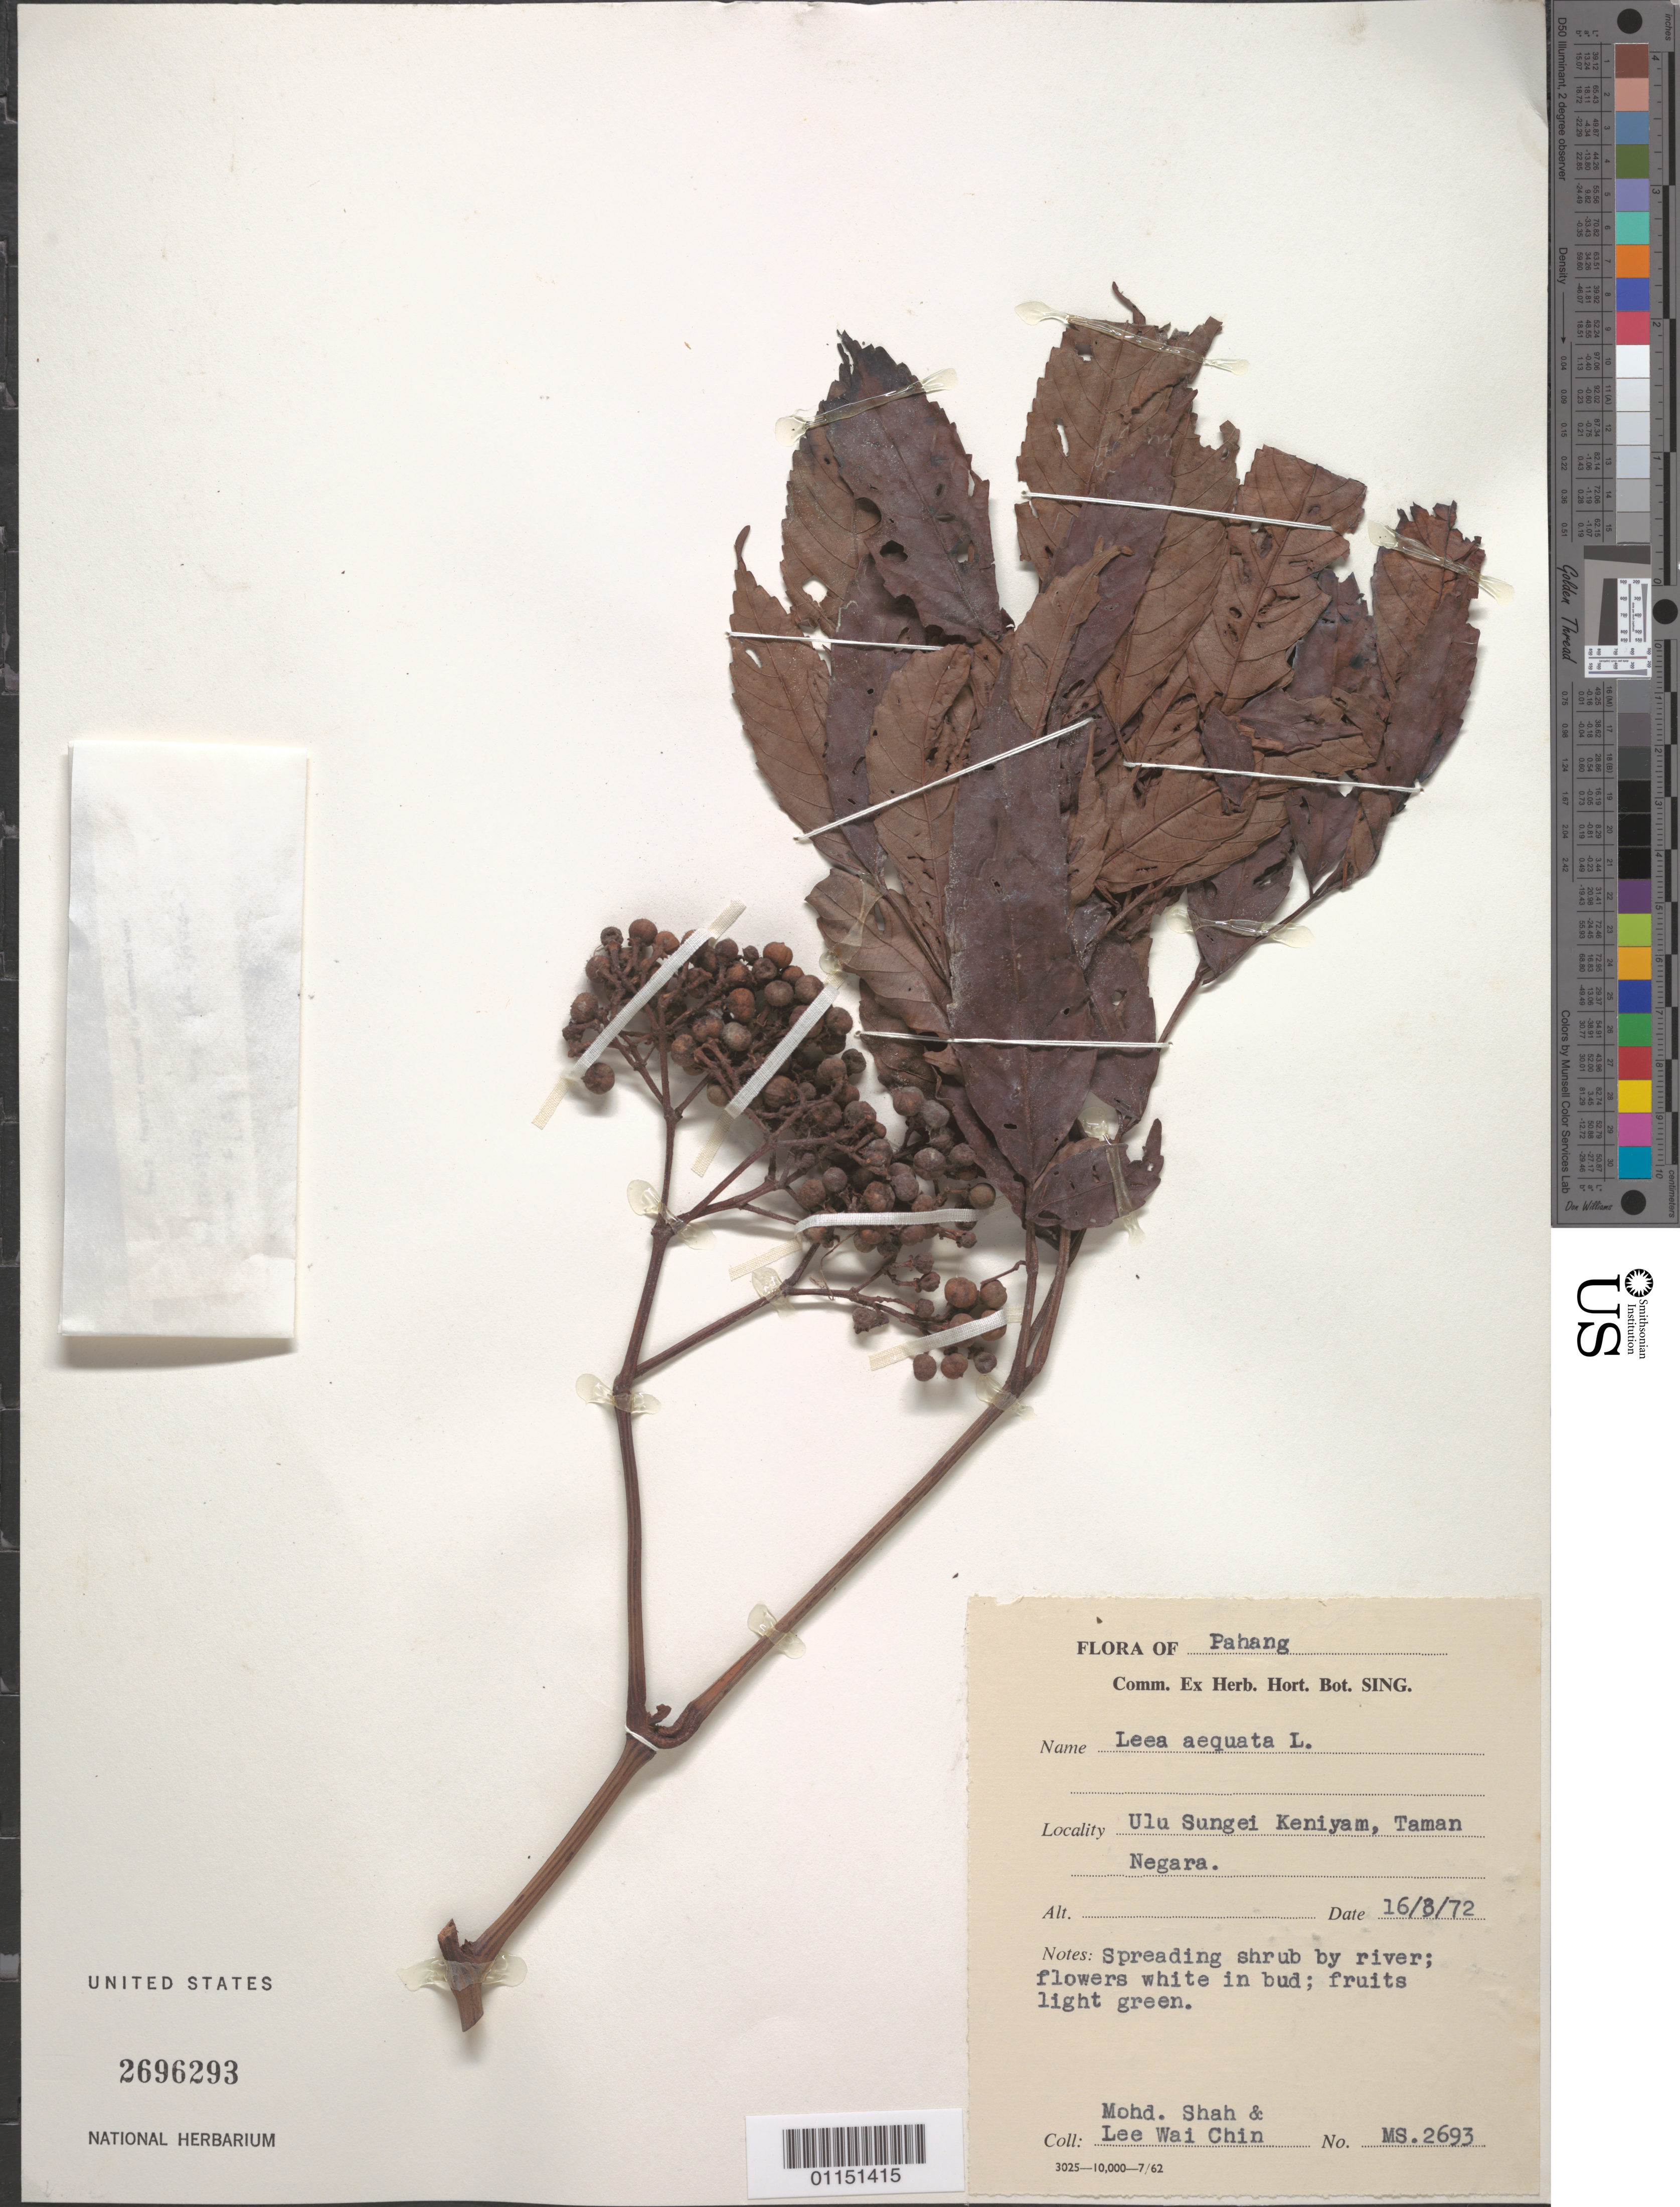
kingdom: Plantae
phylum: Tracheophyta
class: Magnoliopsida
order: Vitales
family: Vitaceae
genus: Leea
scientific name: Leea aequata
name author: L.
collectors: M. Shah & W. Lee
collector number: MS 2693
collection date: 1972-08-16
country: Malaysia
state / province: Pahang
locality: Ulu Sungei Keniyam, Taman Negara.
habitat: Spreading shrub by river.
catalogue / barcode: US 2696293